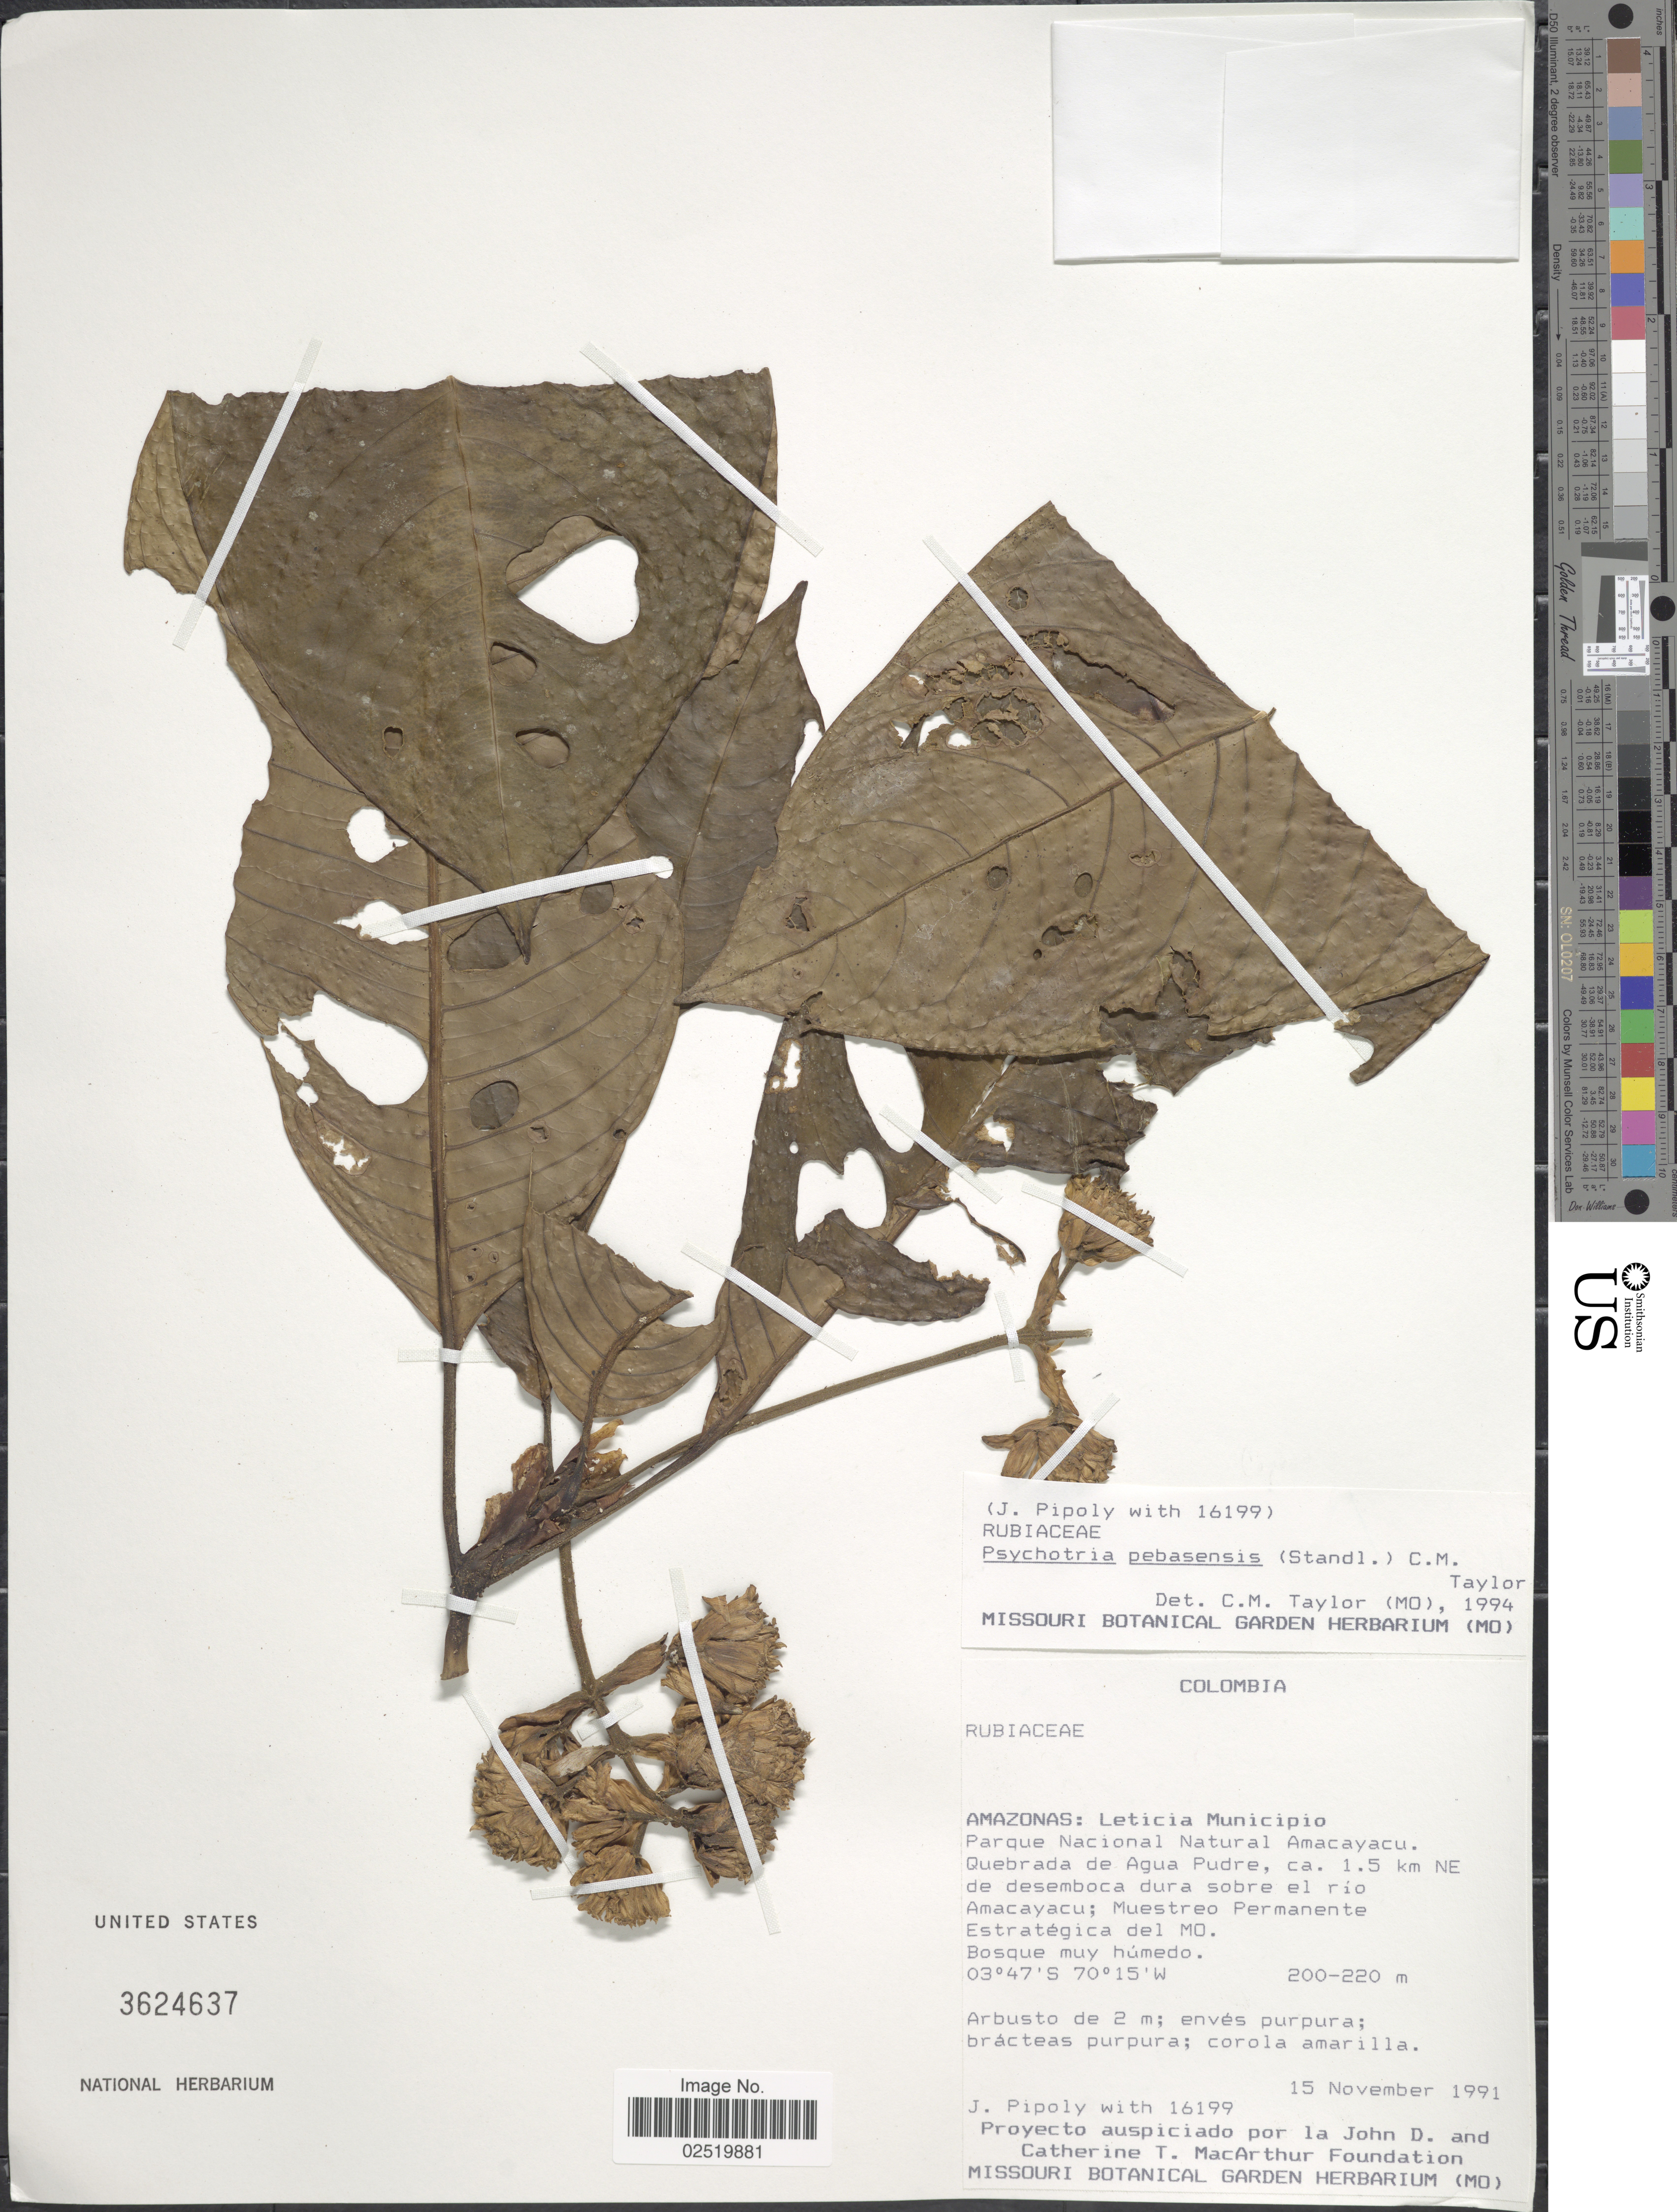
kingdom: Plantae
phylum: Tracheophyta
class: Magnoliopsida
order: Gentianales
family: Rubiaceae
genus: Psychotria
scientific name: Psychotria pebasensis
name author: (Standl.) C.M. Taylor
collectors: J. J. Pipoly, D. John & C. MacArthur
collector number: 16199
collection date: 1991-11-15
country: Colombia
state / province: Amazônas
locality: Leticia Municipio Parque Nacional Natural Amacayacu. Quebrada de Agua Pudre, ca. 1.5 km NE de desemboca dura sobre el rio Amacayacu; Muestreo Permanente Estrategica del MO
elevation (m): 200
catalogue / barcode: US 3624637